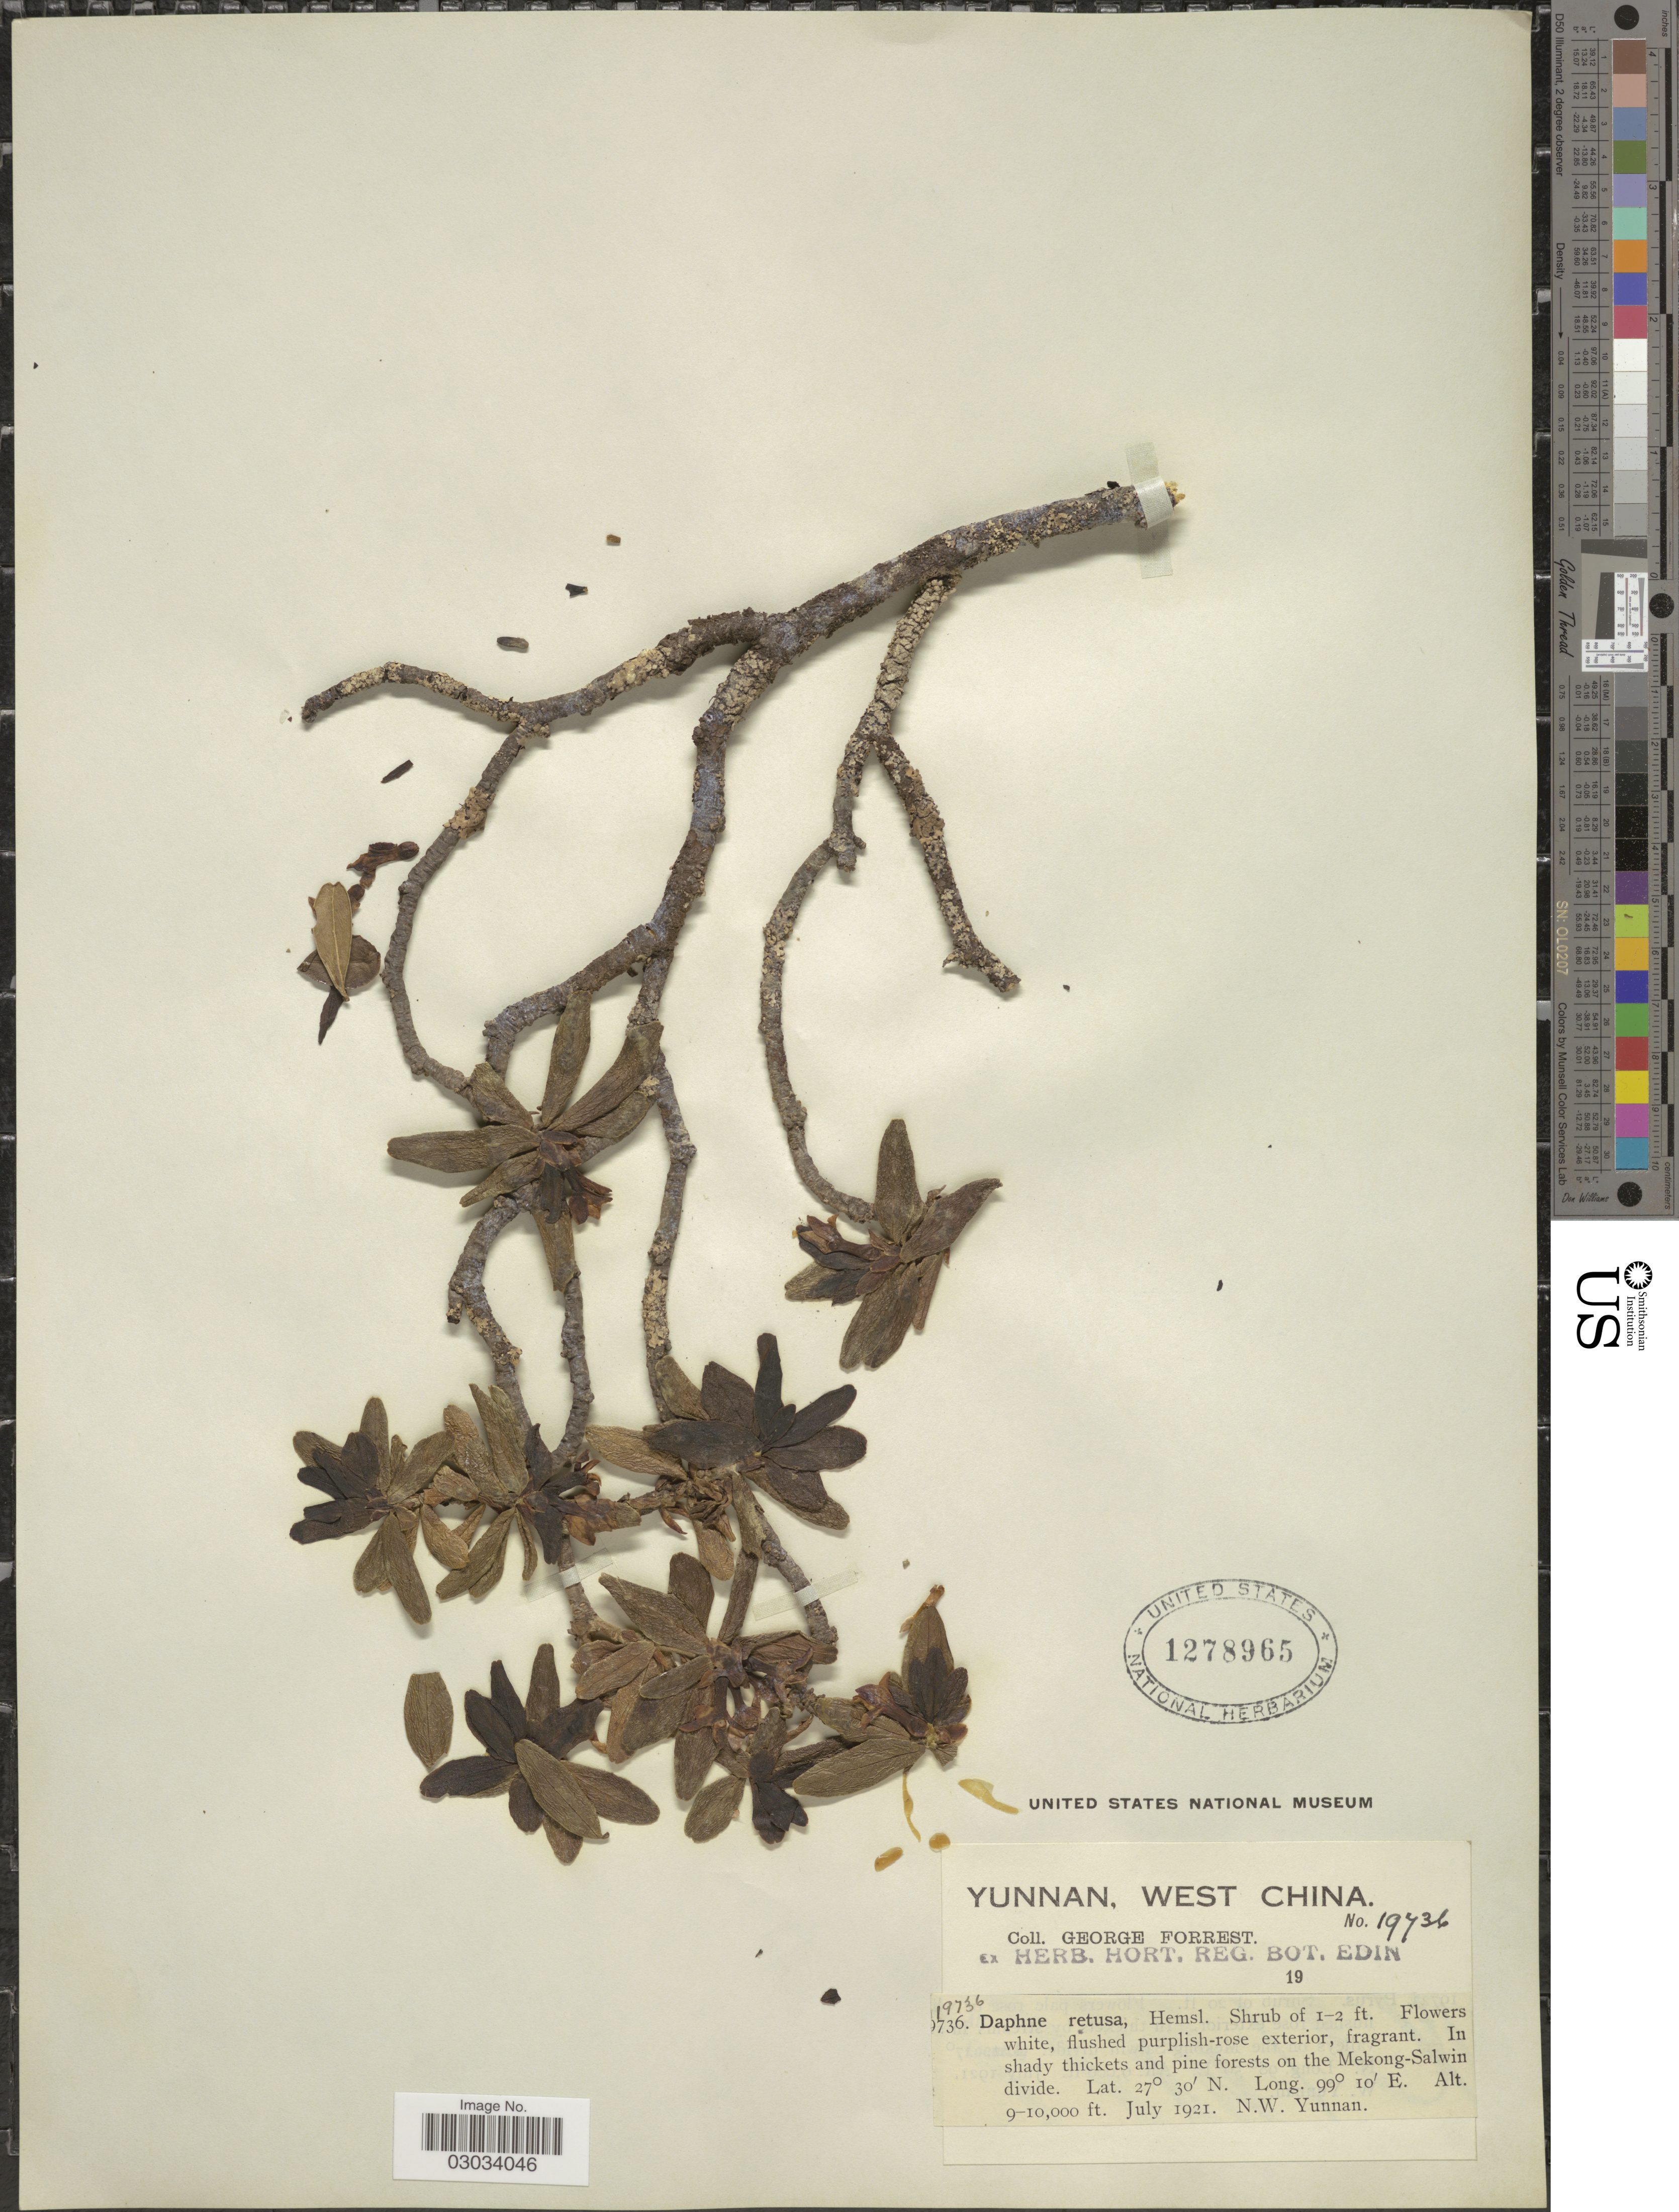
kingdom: Plantae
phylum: Tracheophyta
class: Magnoliopsida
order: Malvales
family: Thymelaeaceae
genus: Daphne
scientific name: Daphne retusa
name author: Hemsl.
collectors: G. Forrest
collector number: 19736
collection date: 1921-07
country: China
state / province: Yunnan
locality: West China. In shady thickets and pine forests on the Mekong-Salwin divide. N.W. Yunnan.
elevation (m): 2743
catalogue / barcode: US 1278965